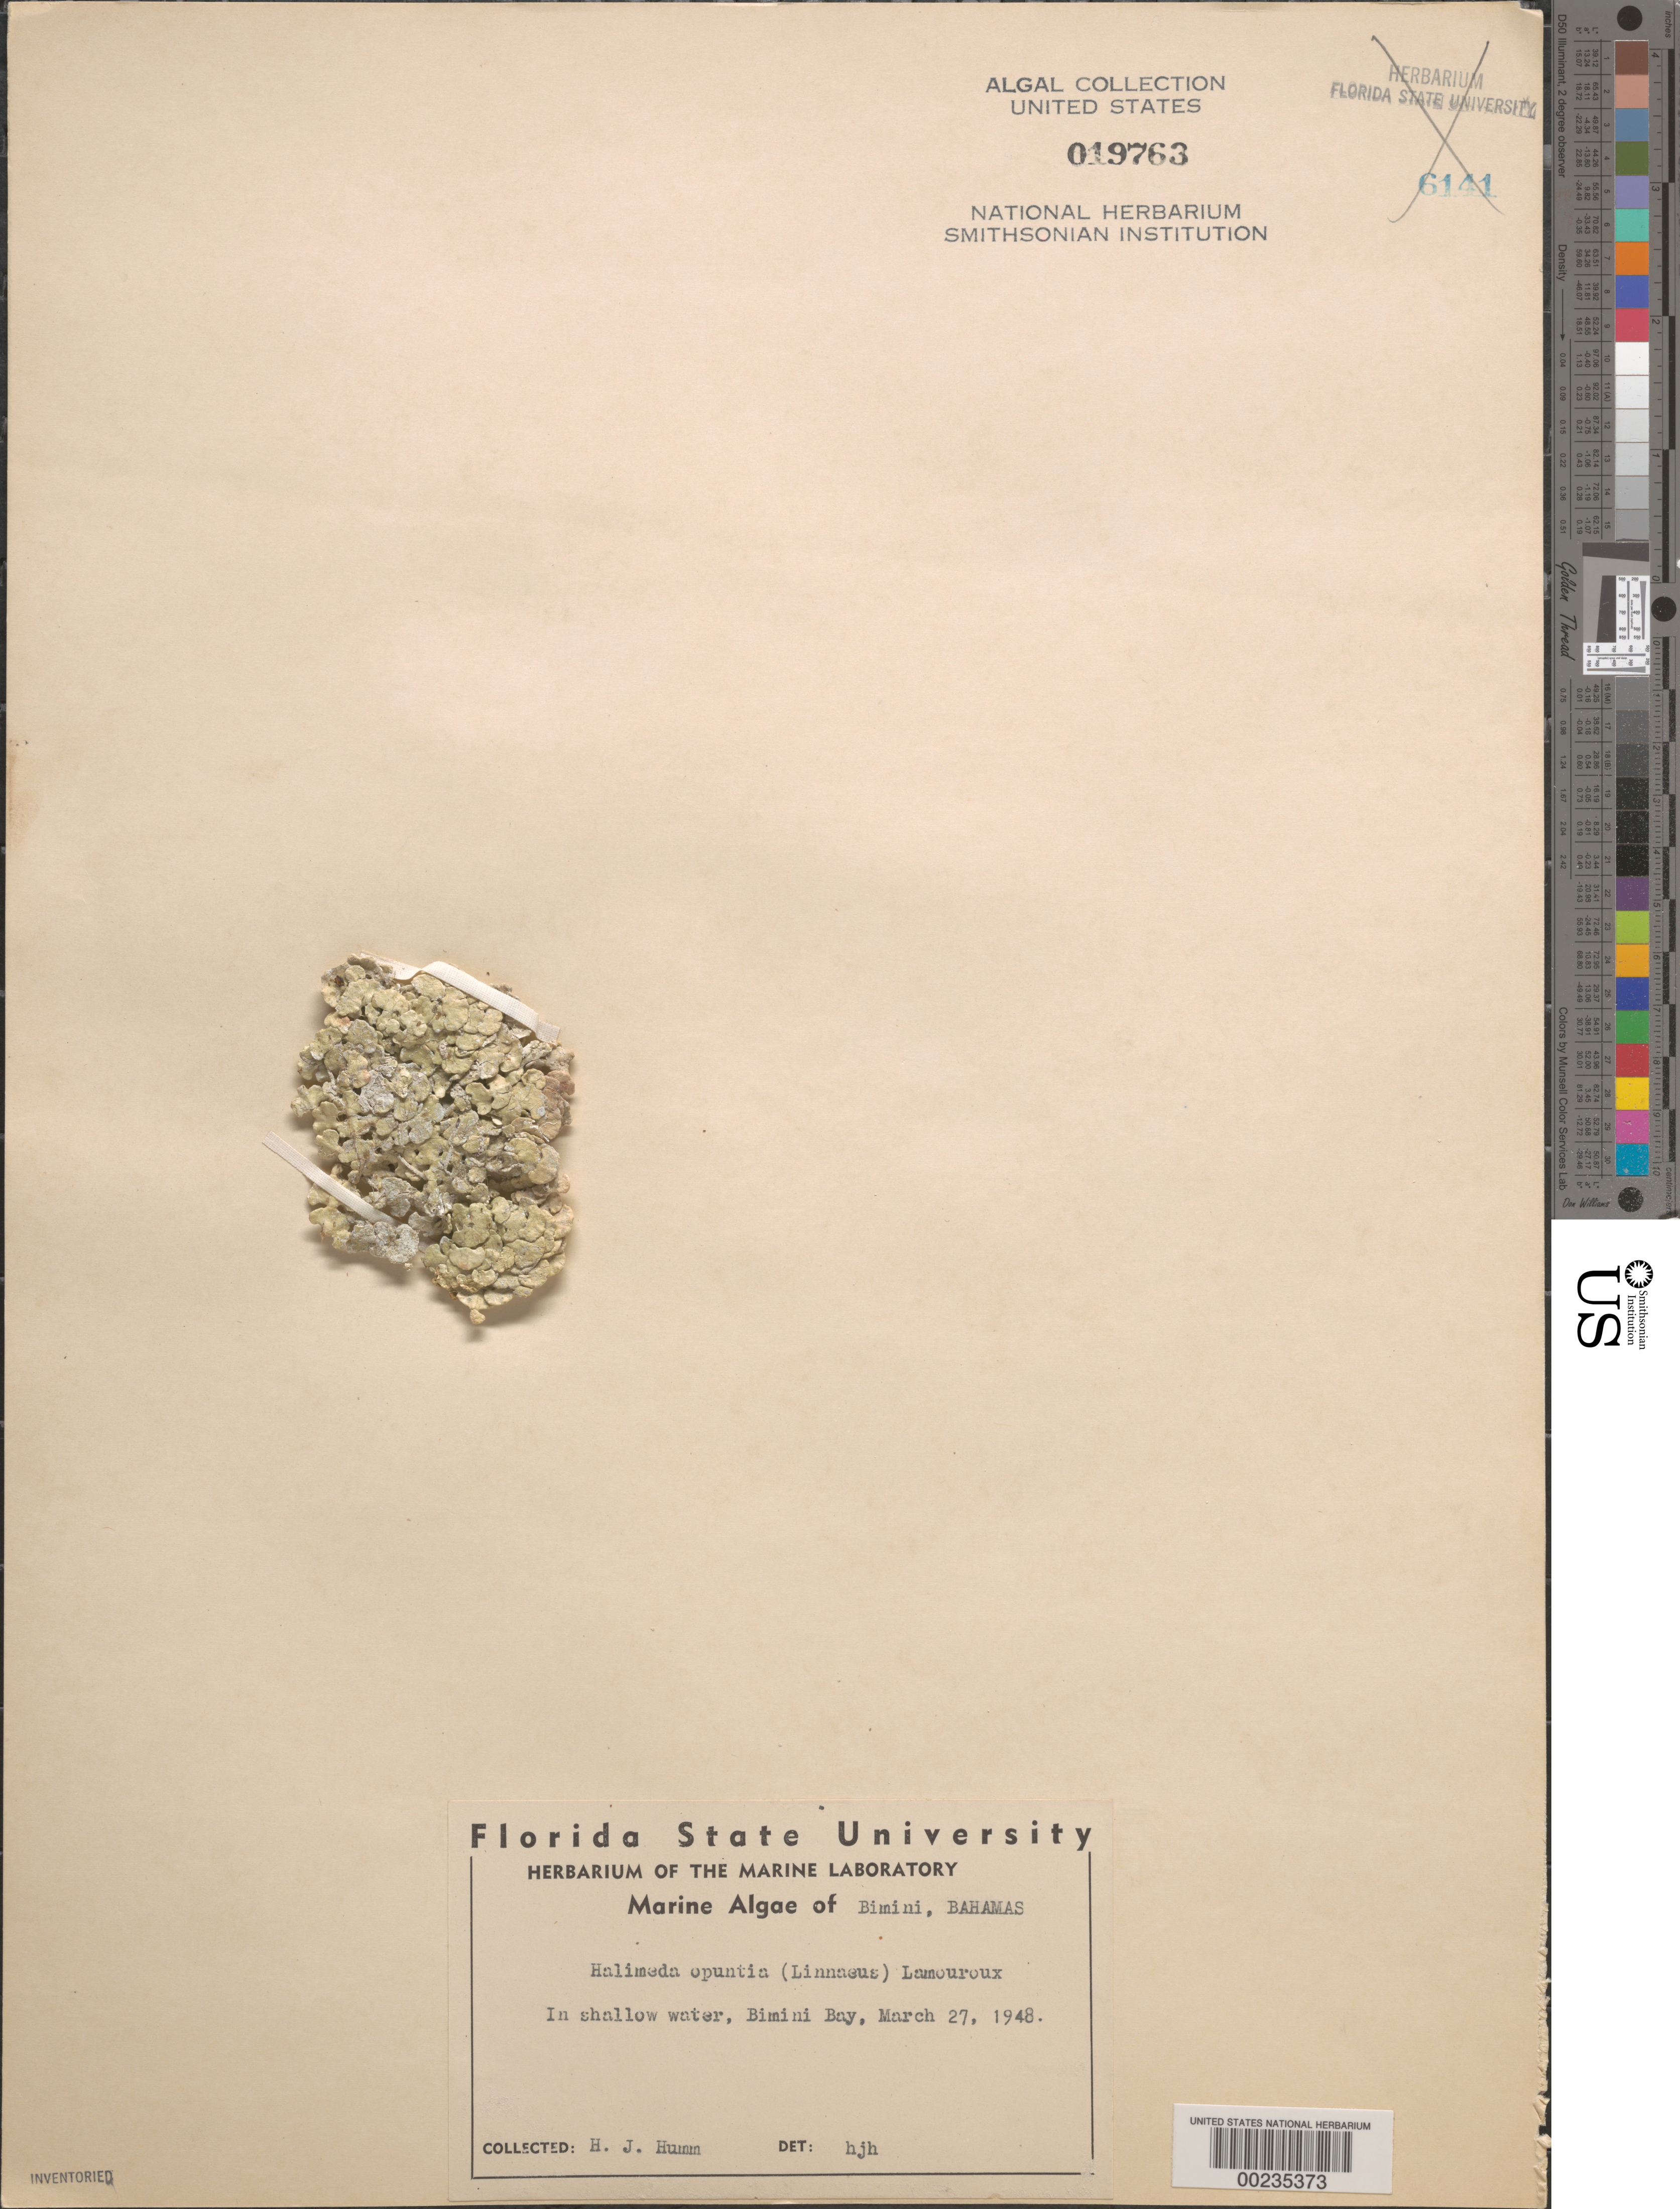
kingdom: Plantae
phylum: Chlorophyta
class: Ulvophyceae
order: Bryopsidales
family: Halimedaceae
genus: Halimeda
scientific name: Halimeda opuntia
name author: (L.) J.V.Lamouroux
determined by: Humm, Harold J.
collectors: H. J. Humm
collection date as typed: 27 Mar 1948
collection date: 1948-03-27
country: Bahamas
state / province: Biminis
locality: Bimini bay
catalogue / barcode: US 19763